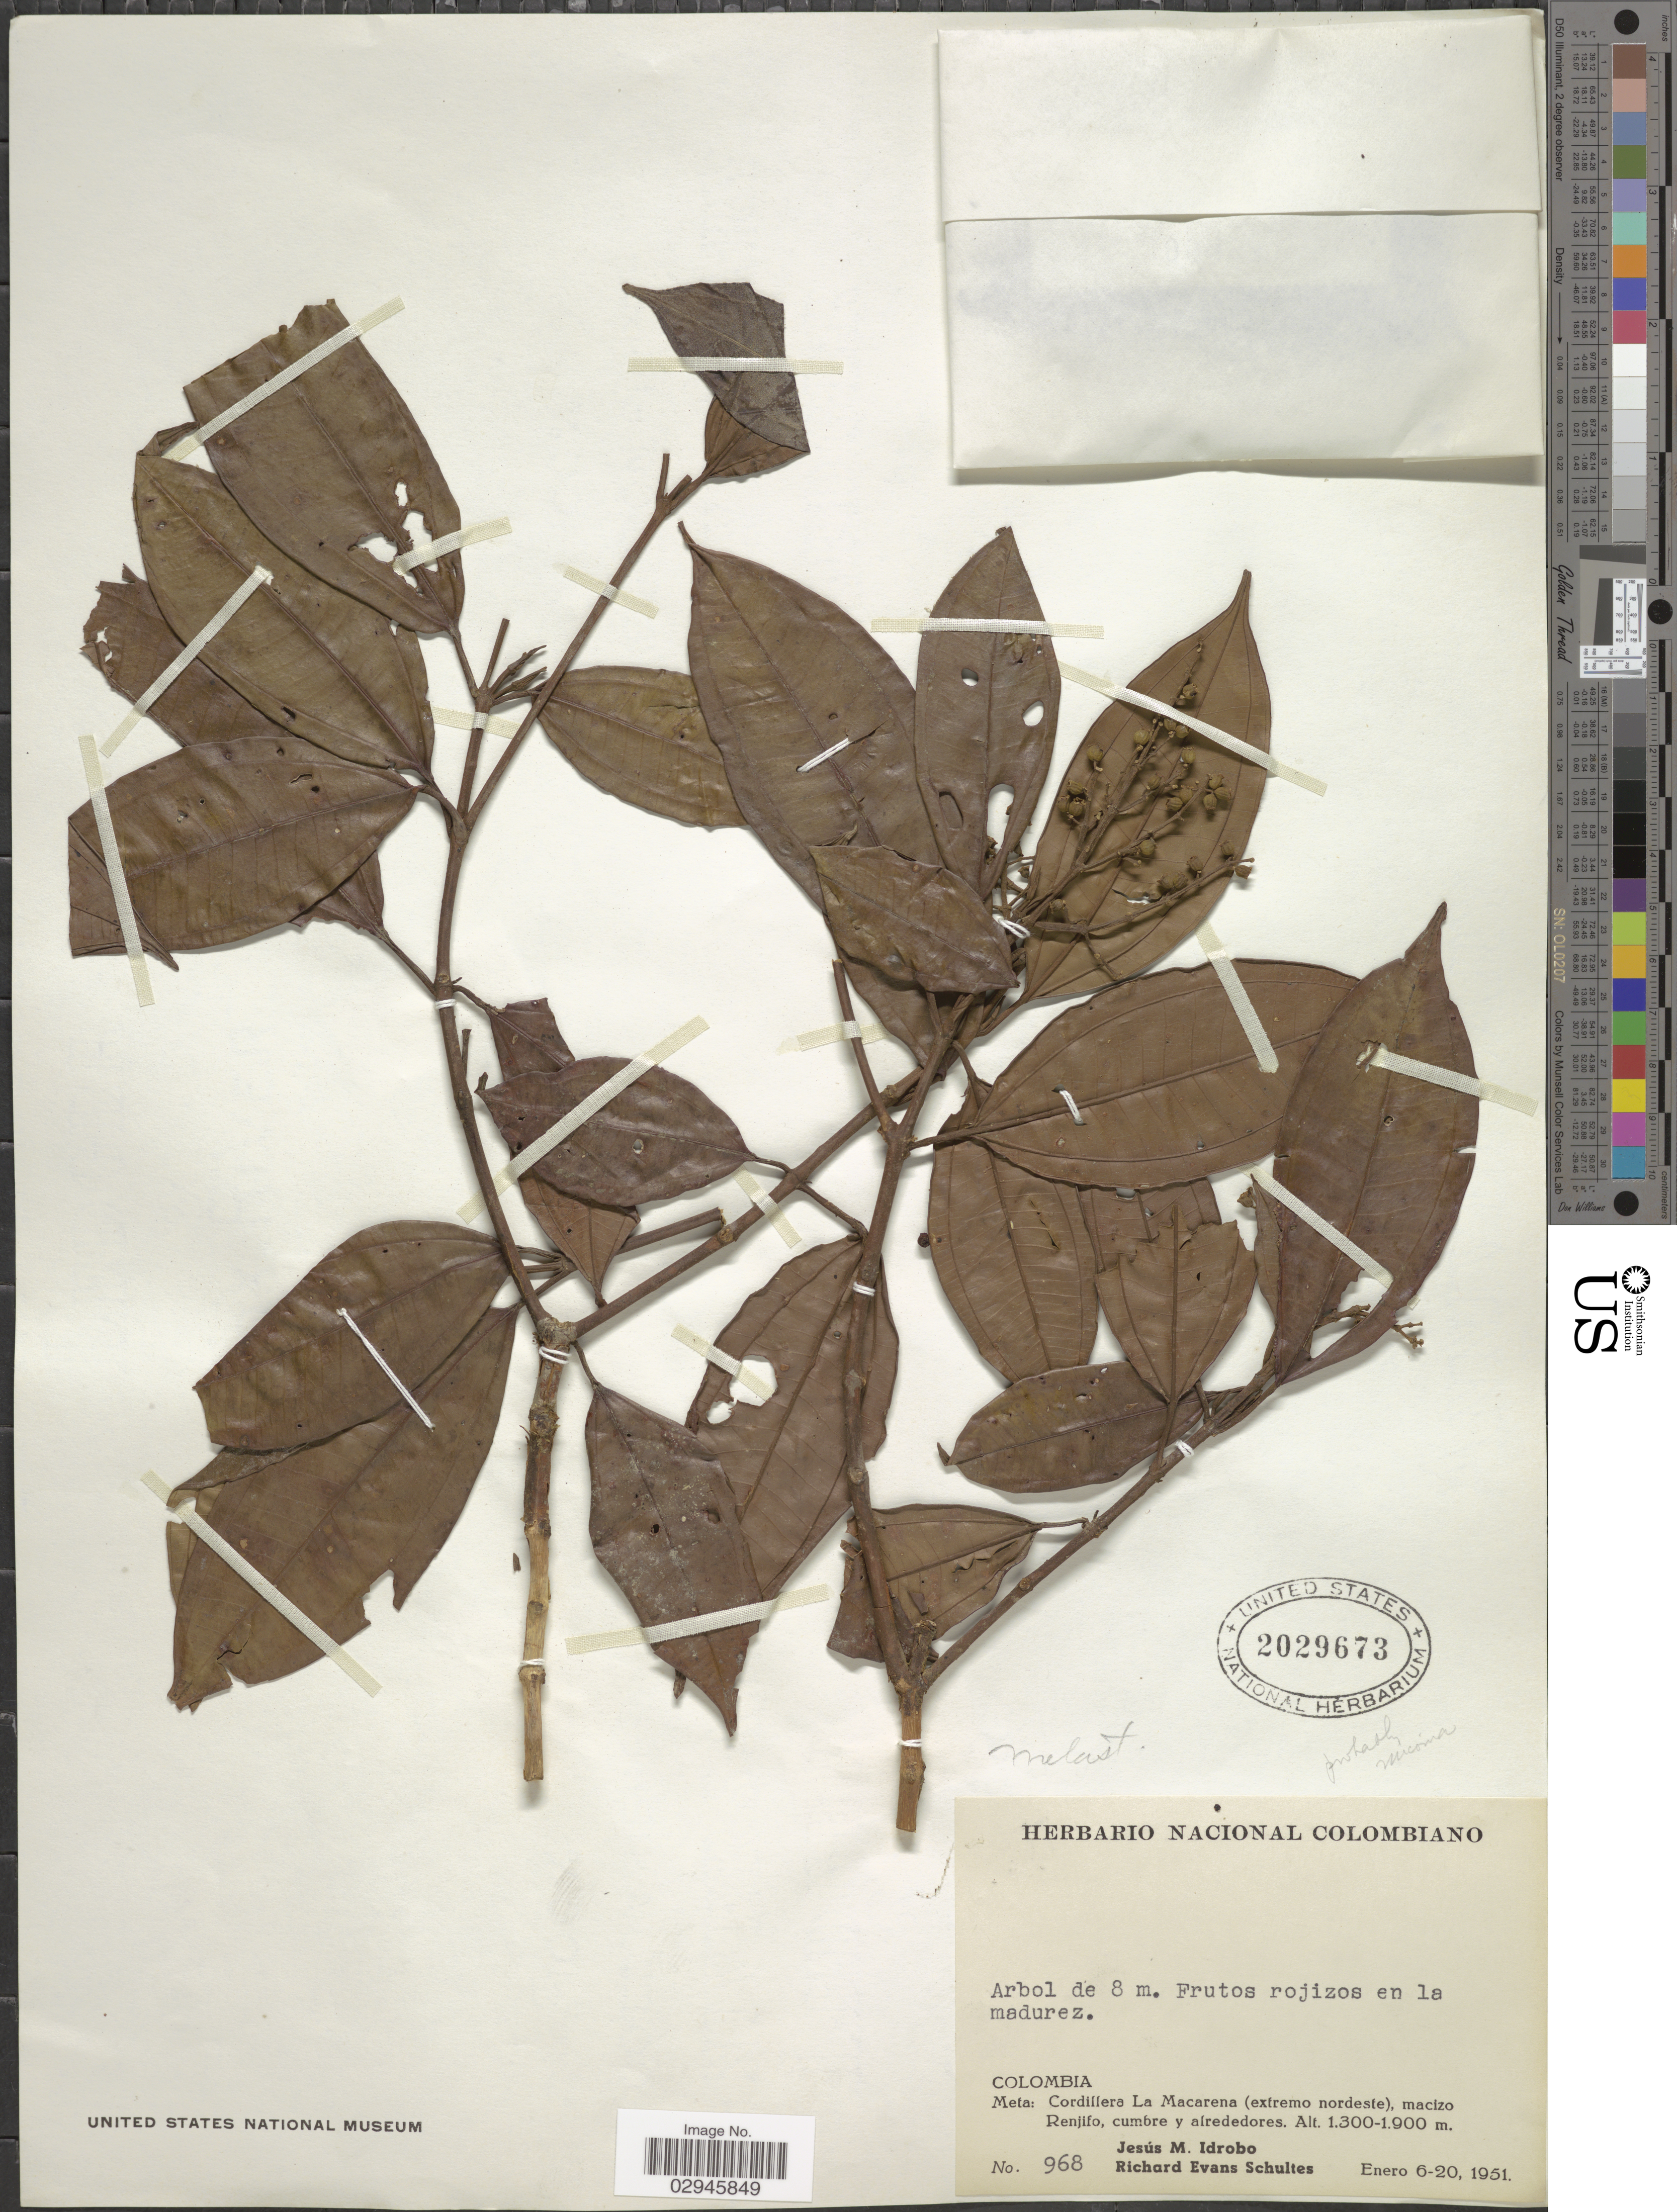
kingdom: Plantae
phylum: Tracheophyta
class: Magnoliopsida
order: Myrtales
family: Melastomataceae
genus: Miconia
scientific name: Miconia sp.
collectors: J. M. Idrobo & R. E. Schultes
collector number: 968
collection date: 1951-01-06/1951-01-20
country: Colombia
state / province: Meta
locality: Cordillera La Macarena (extremo nordeste), macizo Renjifo, cumbre y alrededores.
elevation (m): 1300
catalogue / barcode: US 2029673